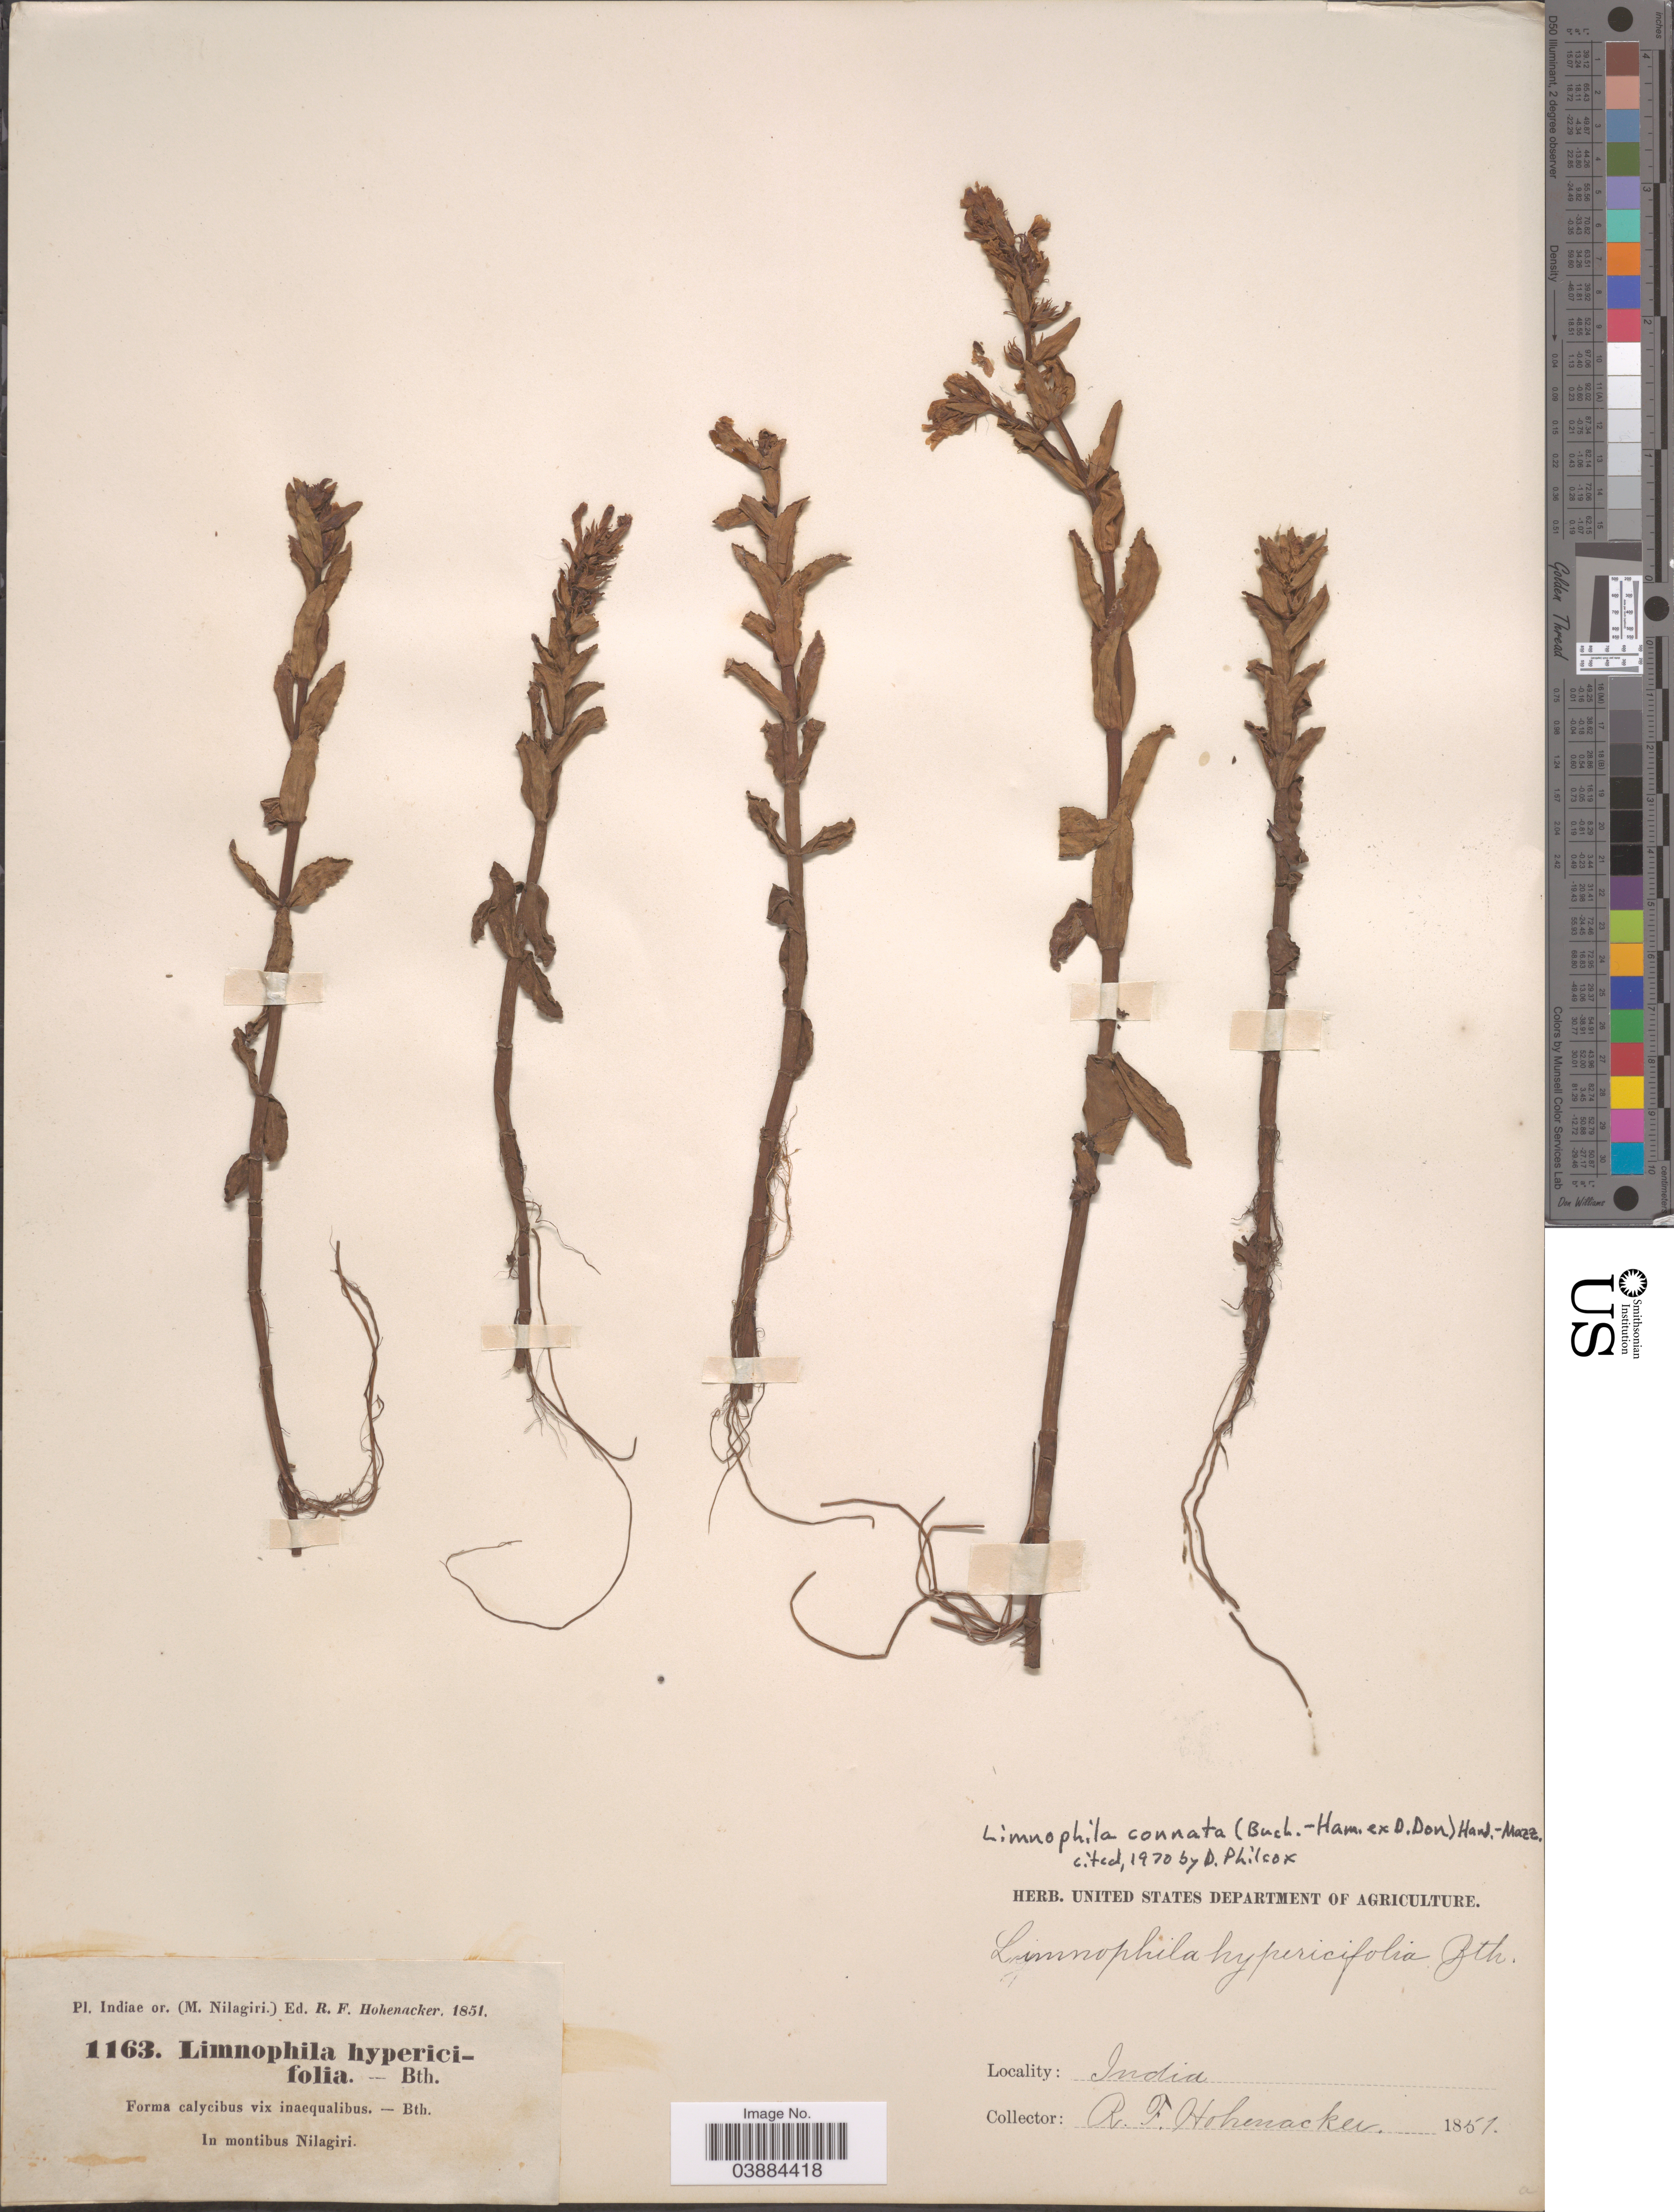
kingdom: Plantae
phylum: Tracheophyta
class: Magnoliopsida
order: Lamiales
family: Plantaginaceae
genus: Limnophila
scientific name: Limnophila connata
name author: (Buch.-Ham. ex D. Don) Hand.-Mazz.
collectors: R. F. Hohenacker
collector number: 1163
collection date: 1851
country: India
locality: Pl. Indiae or. (M. Nilagiri.). In montibus Nilagiri.